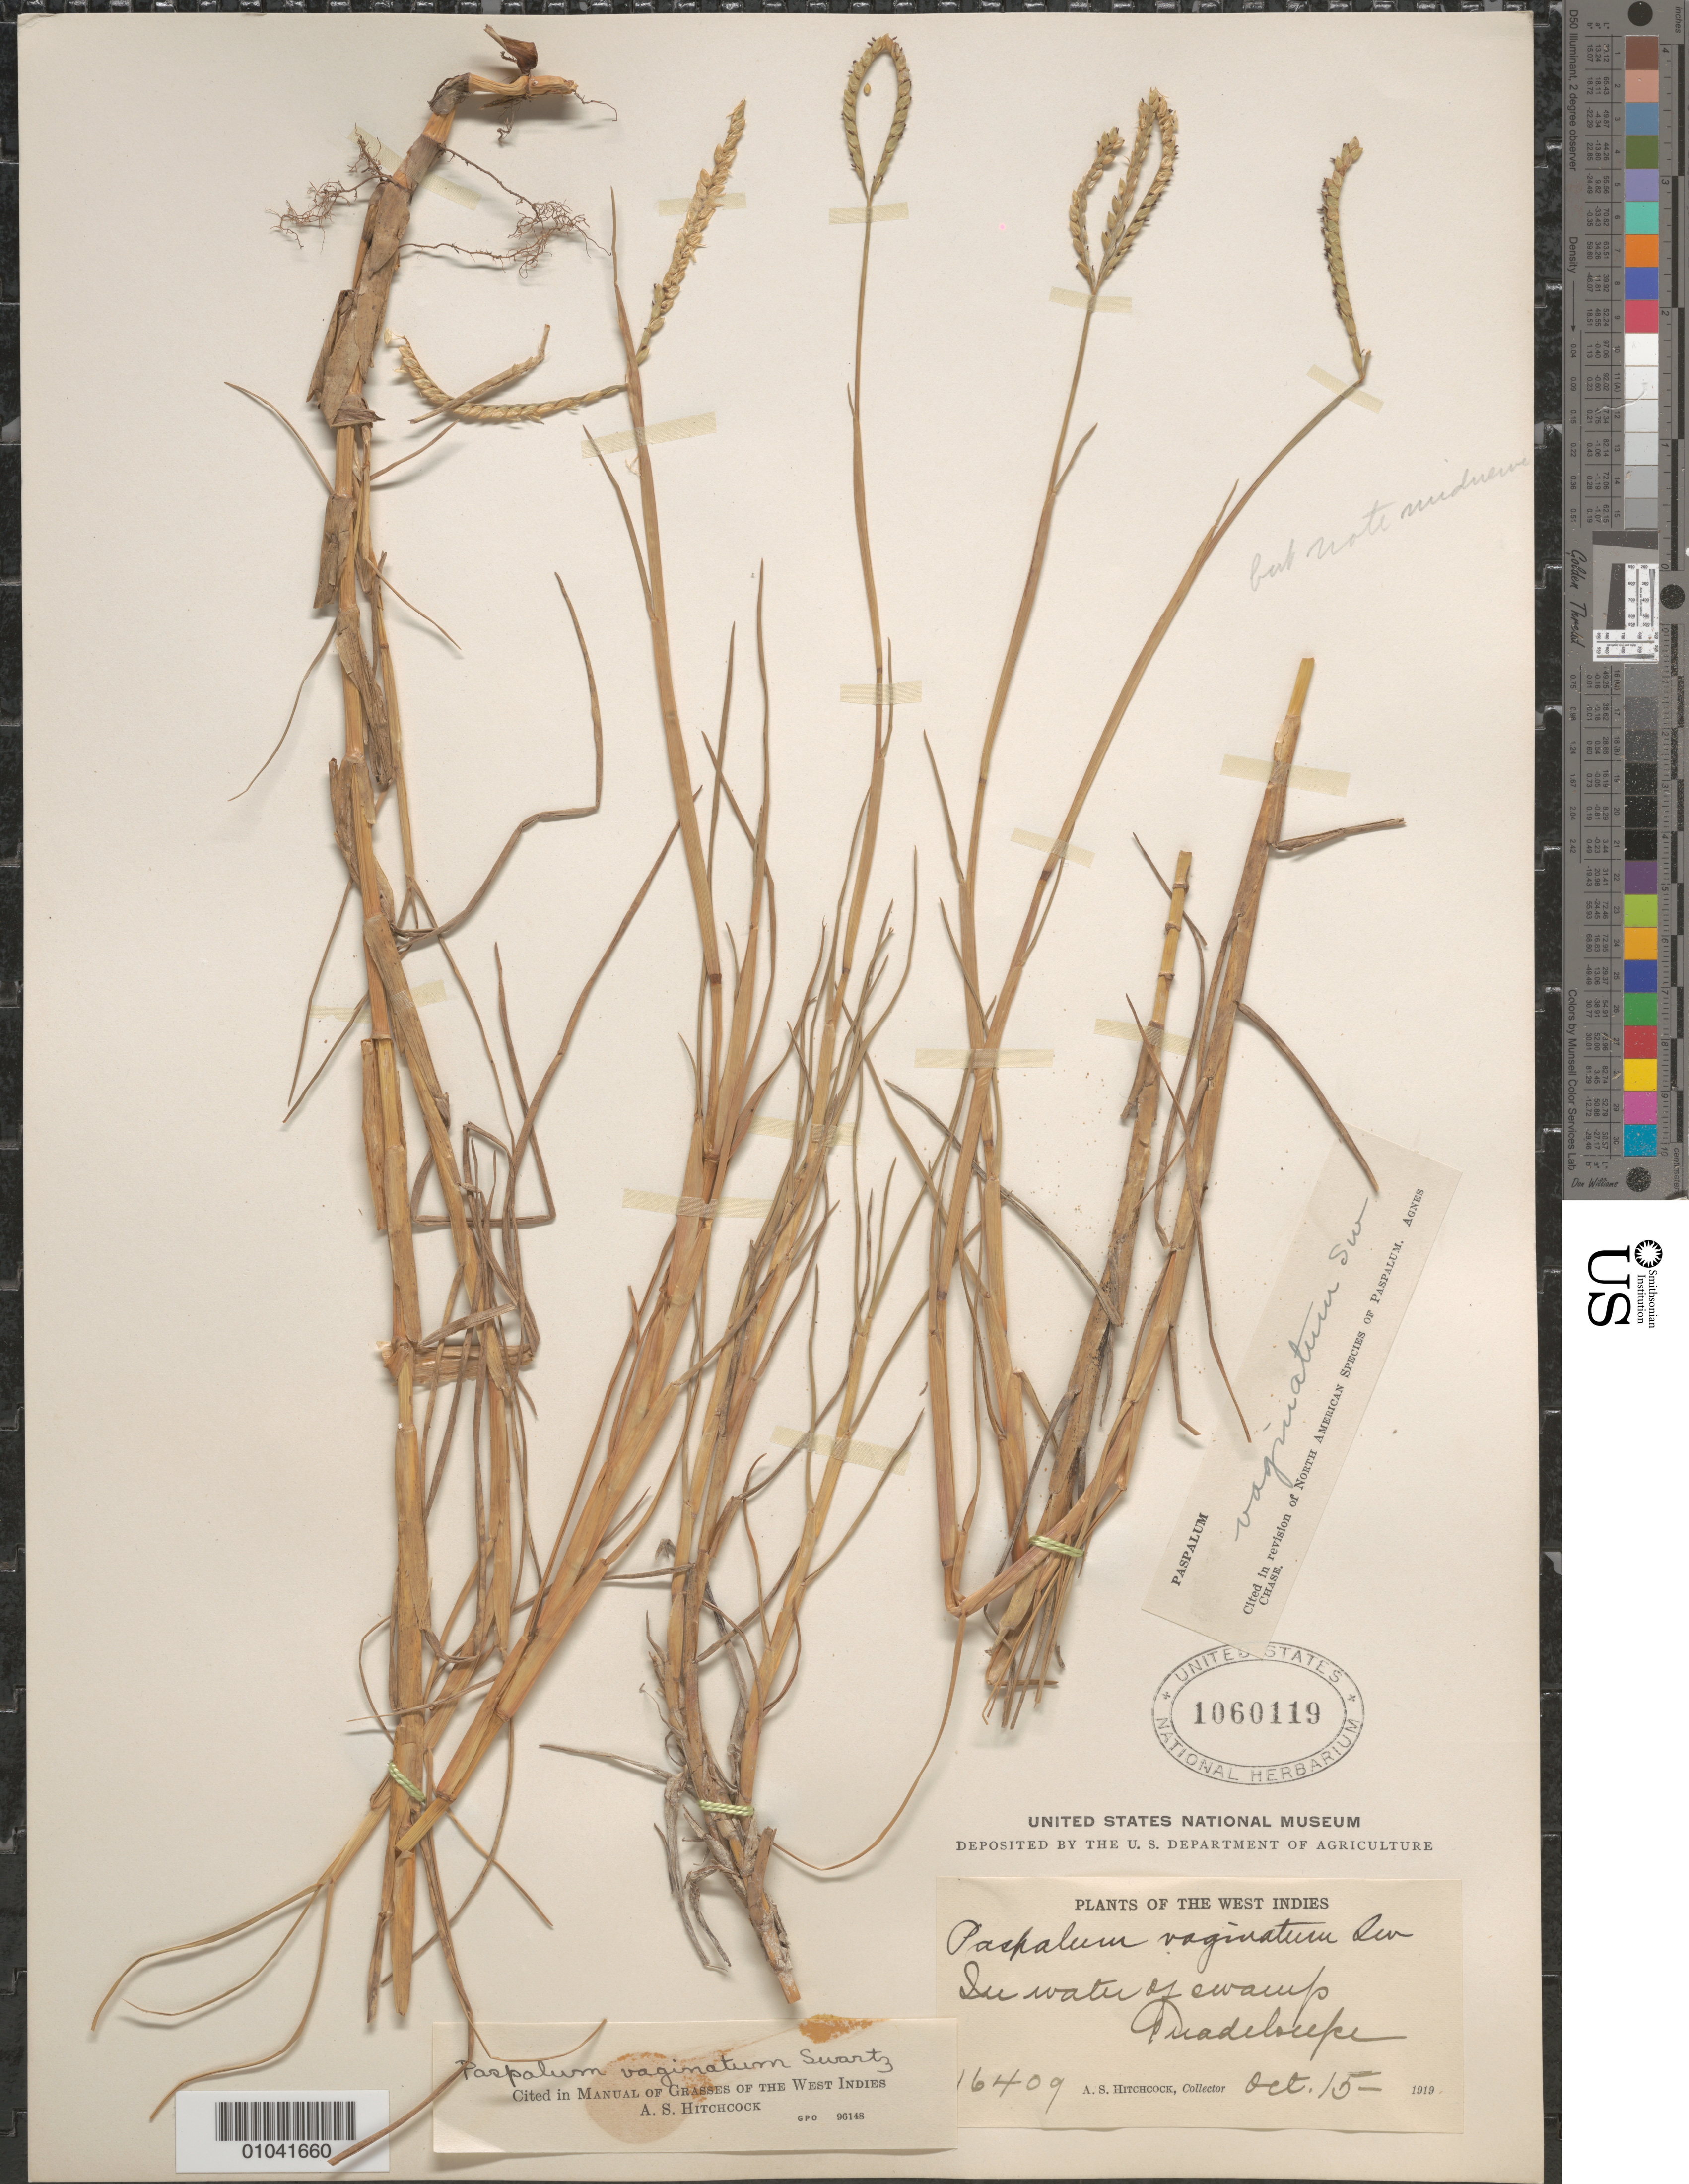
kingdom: Plantae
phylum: Tracheophyta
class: Liliopsida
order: Poales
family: Poaceae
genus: Paspalum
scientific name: Paspalum vaginatum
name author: Sw.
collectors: A. S. Hitchcock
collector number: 16409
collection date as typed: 15 Oct 1919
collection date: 1919-10-15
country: Guadeloupe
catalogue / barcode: US 1060119